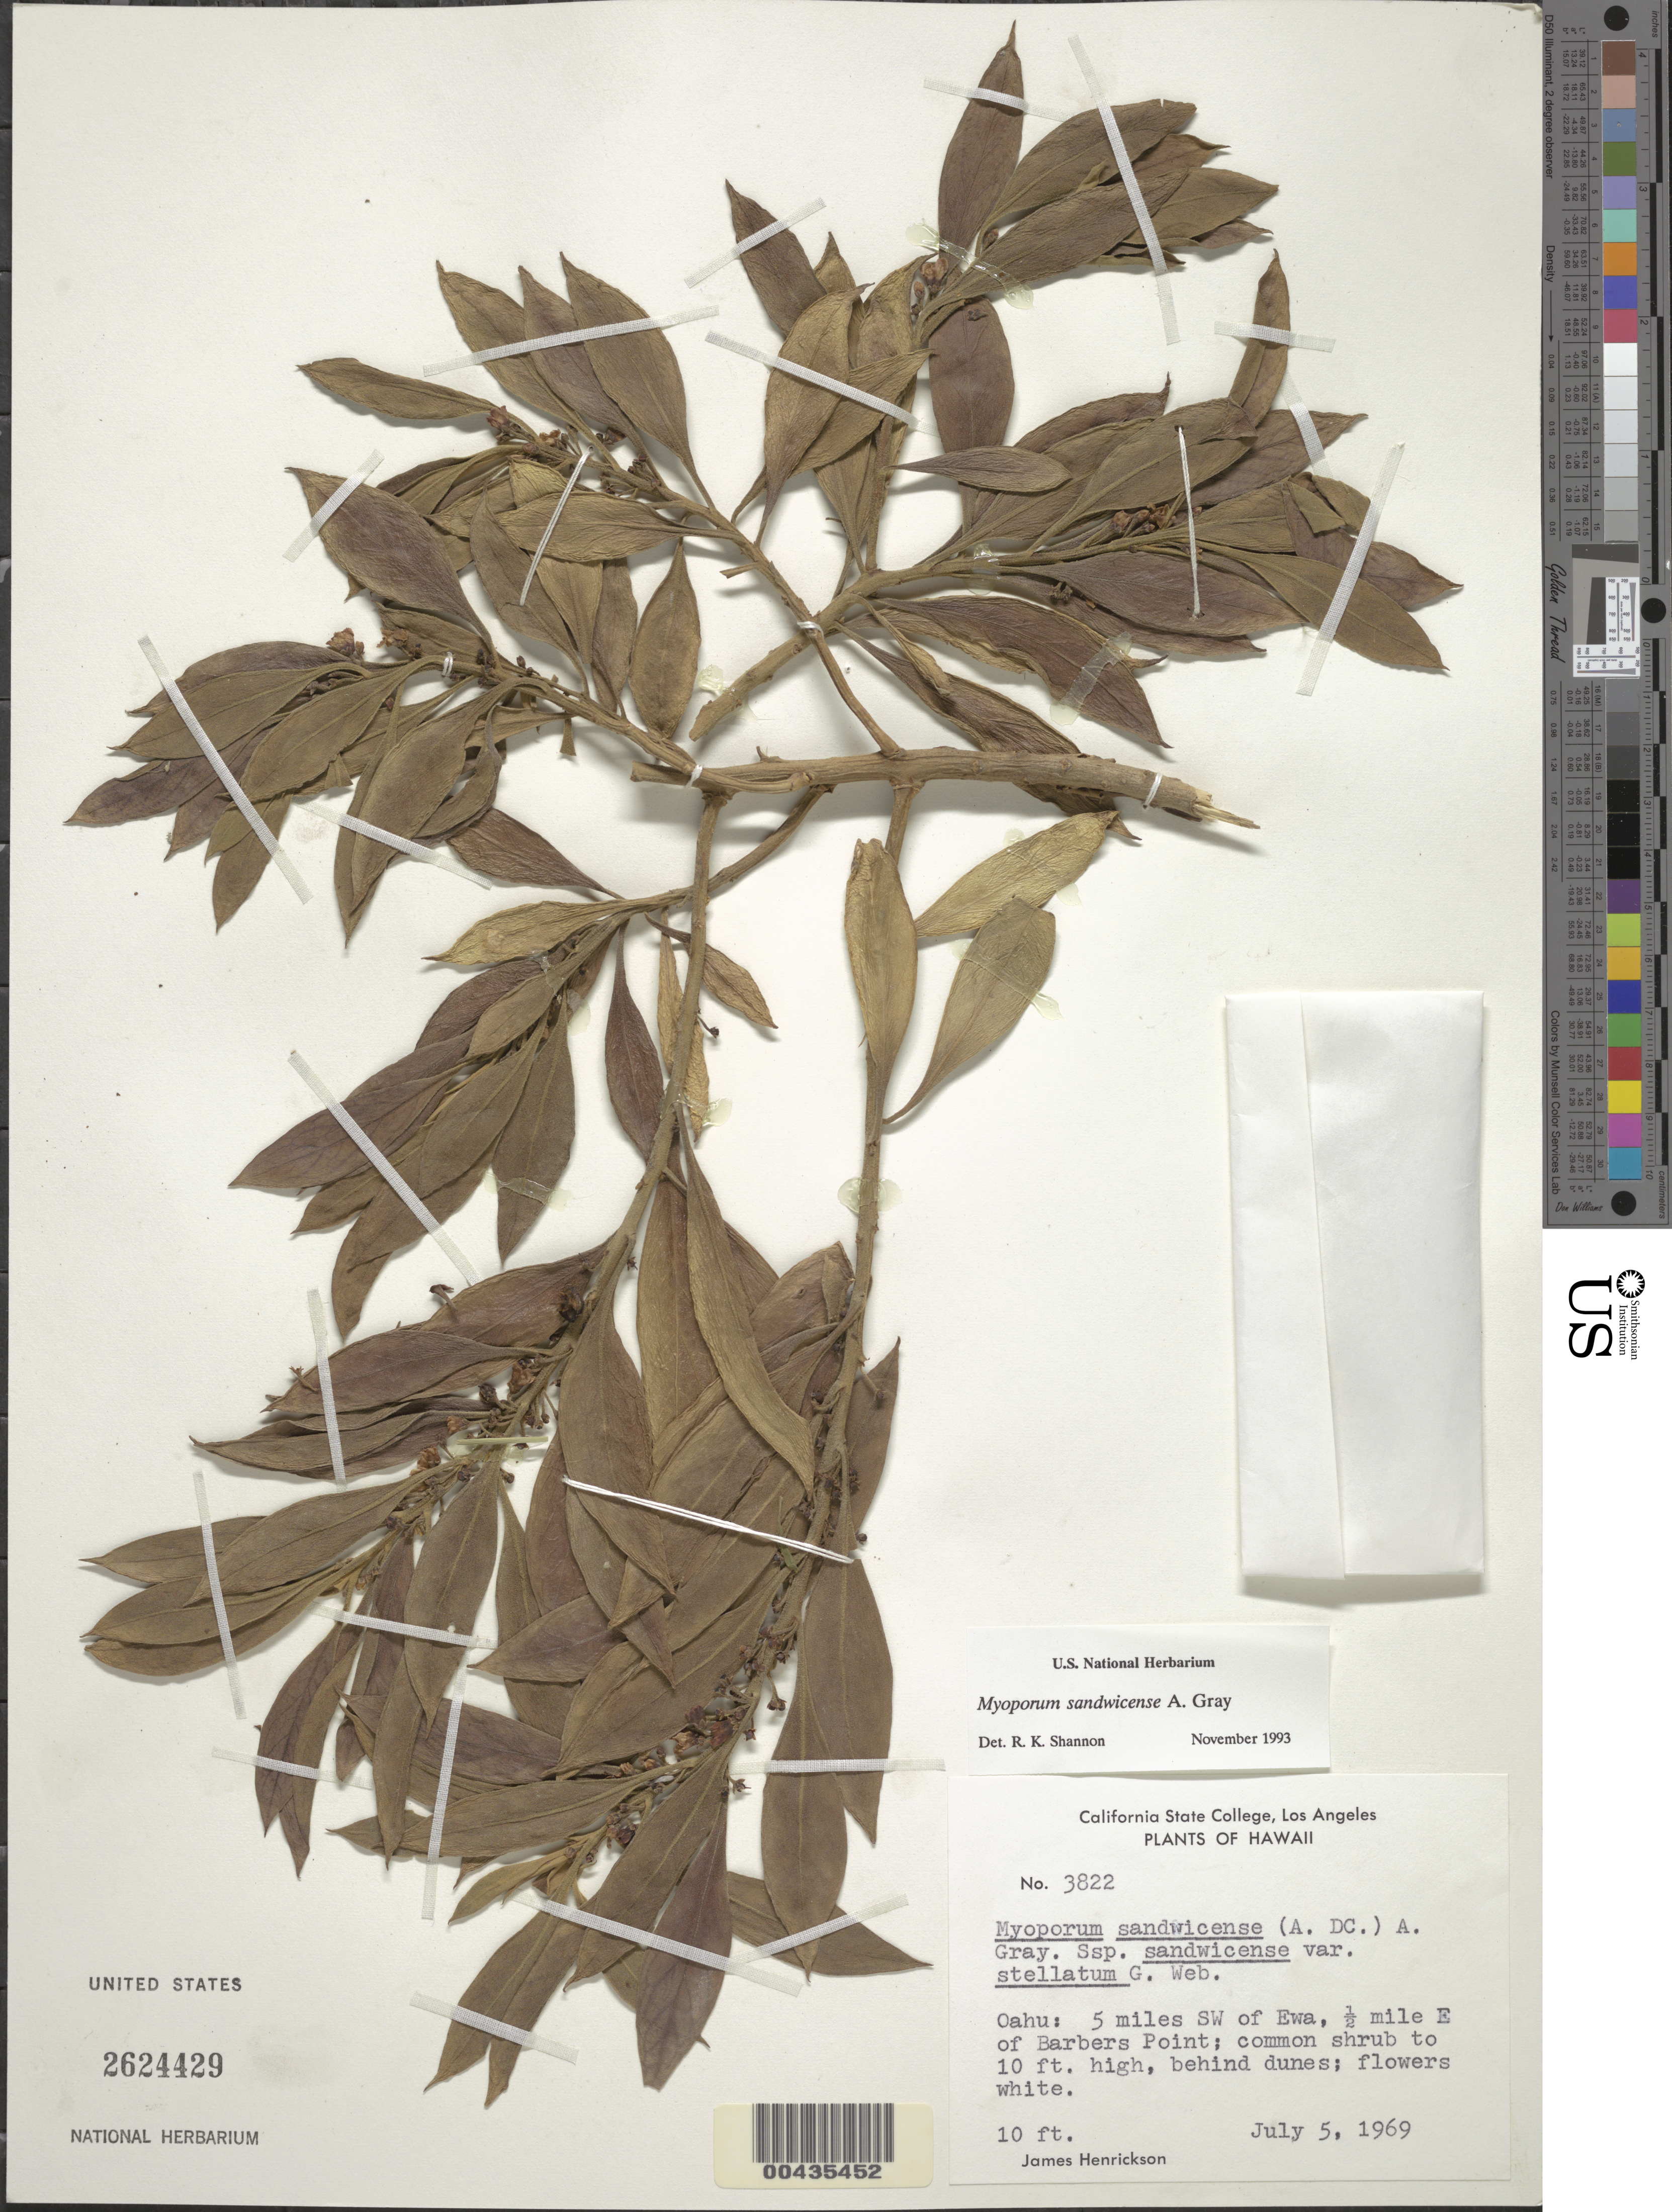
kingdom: Plantae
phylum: Tracheophyta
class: Magnoliopsida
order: Lamiales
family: Scrophulariaceae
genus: Myoporum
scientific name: Myoporum stellatum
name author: (G.L. Webster) O. Deg. & I. Deg.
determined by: Wagner, W. L., (BOT), Smithsonian Institution - National Museum of Natural History (UNITED STATES)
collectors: J. S. Henrickson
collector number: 3822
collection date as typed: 5 Jul 1969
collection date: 1969-07-05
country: United States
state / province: Hawaii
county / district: Honolulu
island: Oahu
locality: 5 mi SW of Ewa, 0.5 mi E of Barbers Point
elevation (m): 3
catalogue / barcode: US 2624429